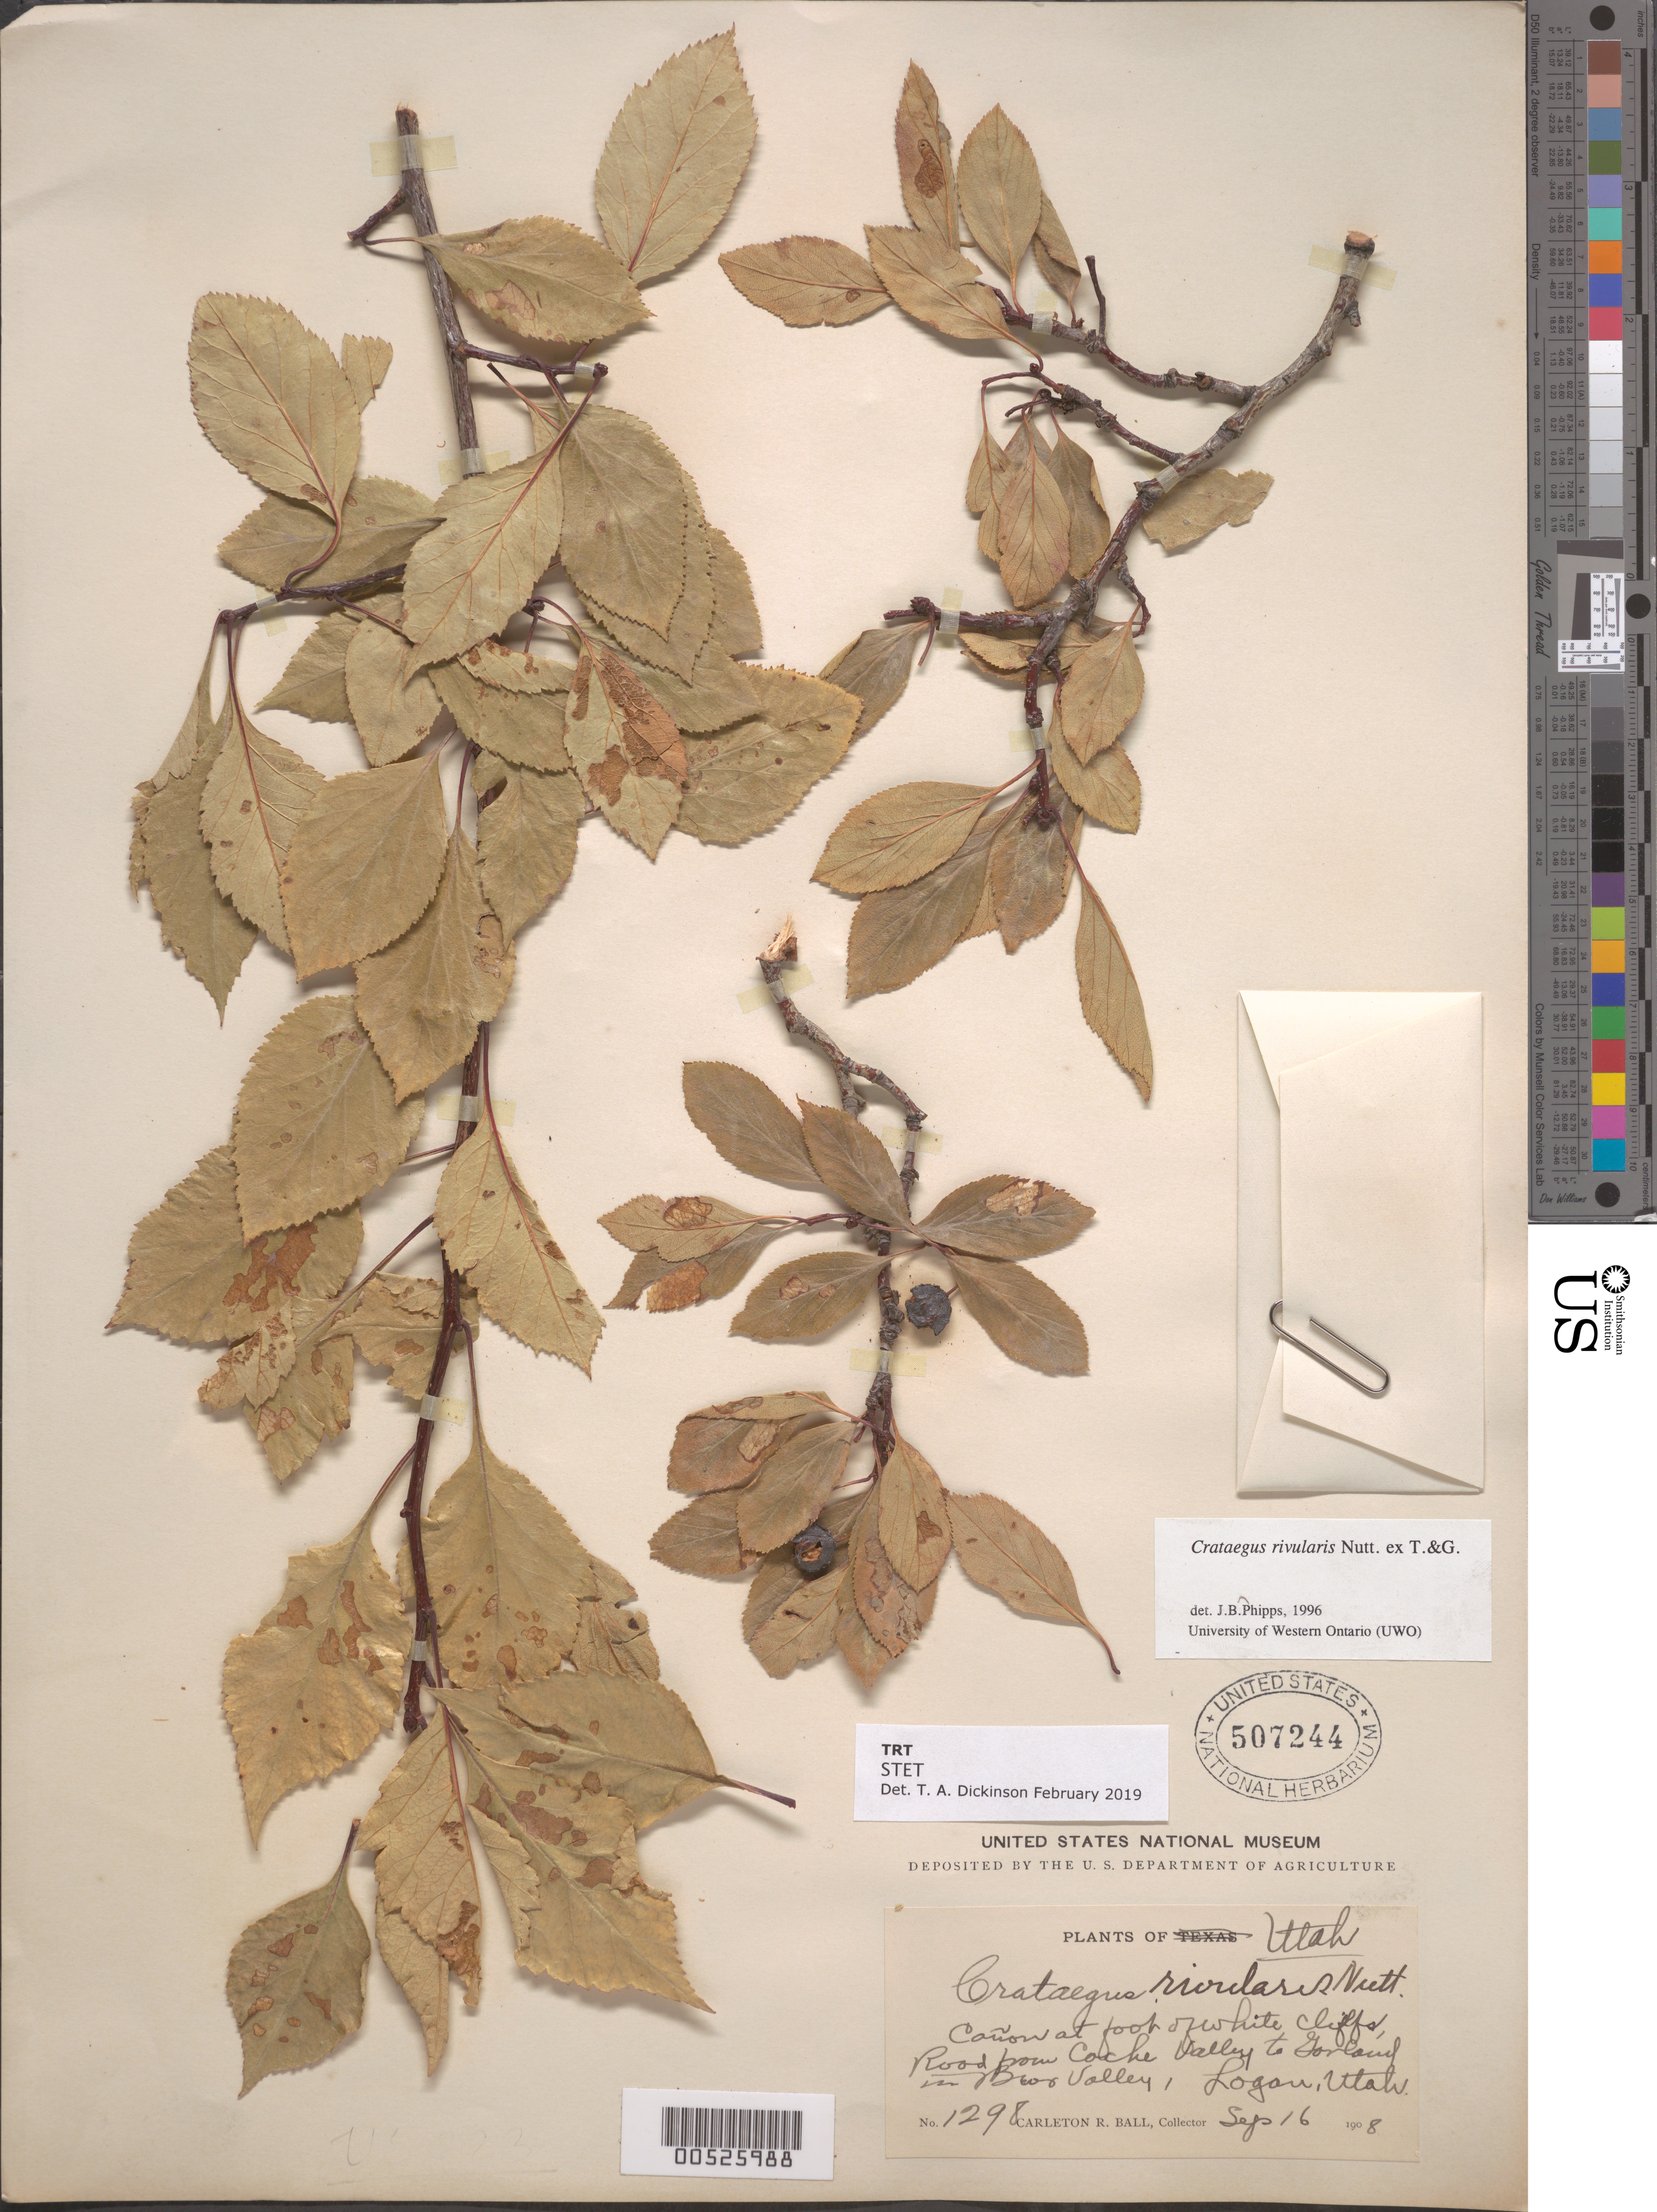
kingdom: Plantae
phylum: Tracheophyta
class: Magnoliopsida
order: Rosales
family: Rosaceae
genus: Crataegus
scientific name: Crataegus rivularis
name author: Nutt.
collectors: C. R. Ball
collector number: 1298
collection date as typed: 16 Sep 1908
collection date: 1908-09-16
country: United States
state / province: Utah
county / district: Cache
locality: Road from Cache Valley to Garland in Bear Valley, Logan.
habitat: Cañon at foot of white cliffs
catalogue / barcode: US 507244